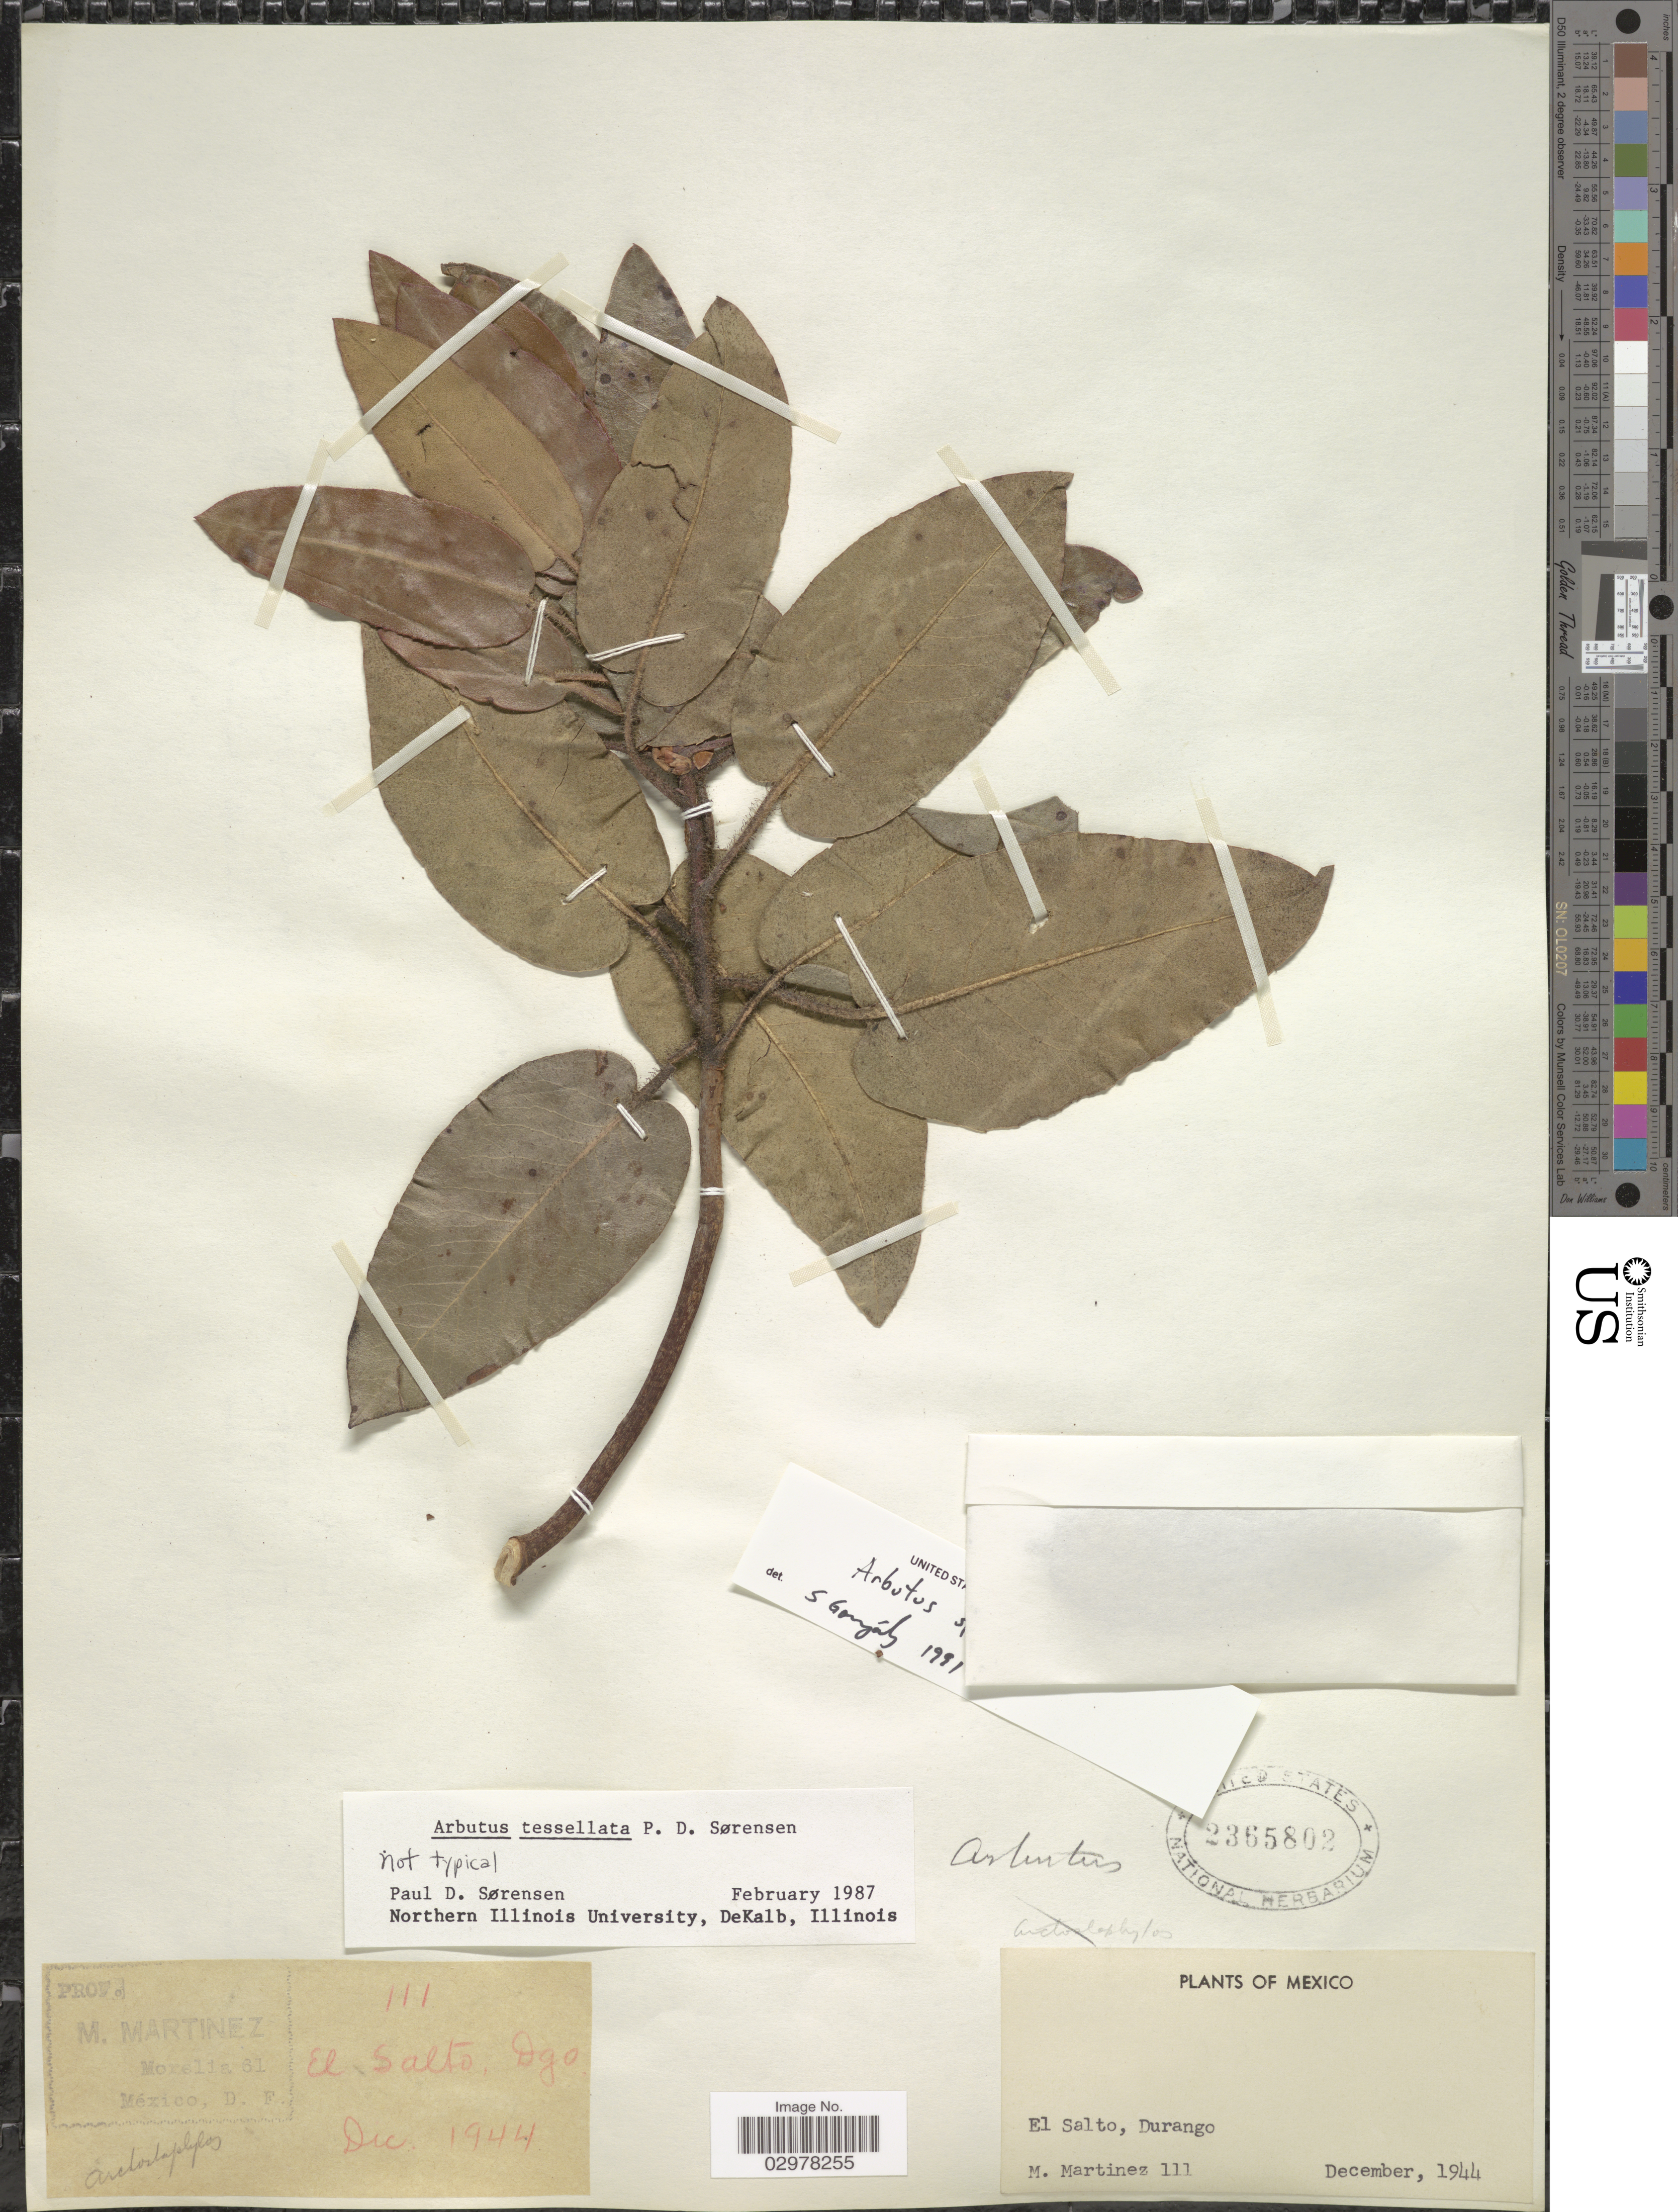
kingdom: Plantae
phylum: Tracheophyta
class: Magnoliopsida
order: Ericales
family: Ericaceae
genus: Arbutus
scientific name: Arbutus tessellata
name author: P.D. Sørensen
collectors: M. Martínez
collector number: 111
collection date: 1944-12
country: Mexico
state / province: Durango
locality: El Salto.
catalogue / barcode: US 2365802